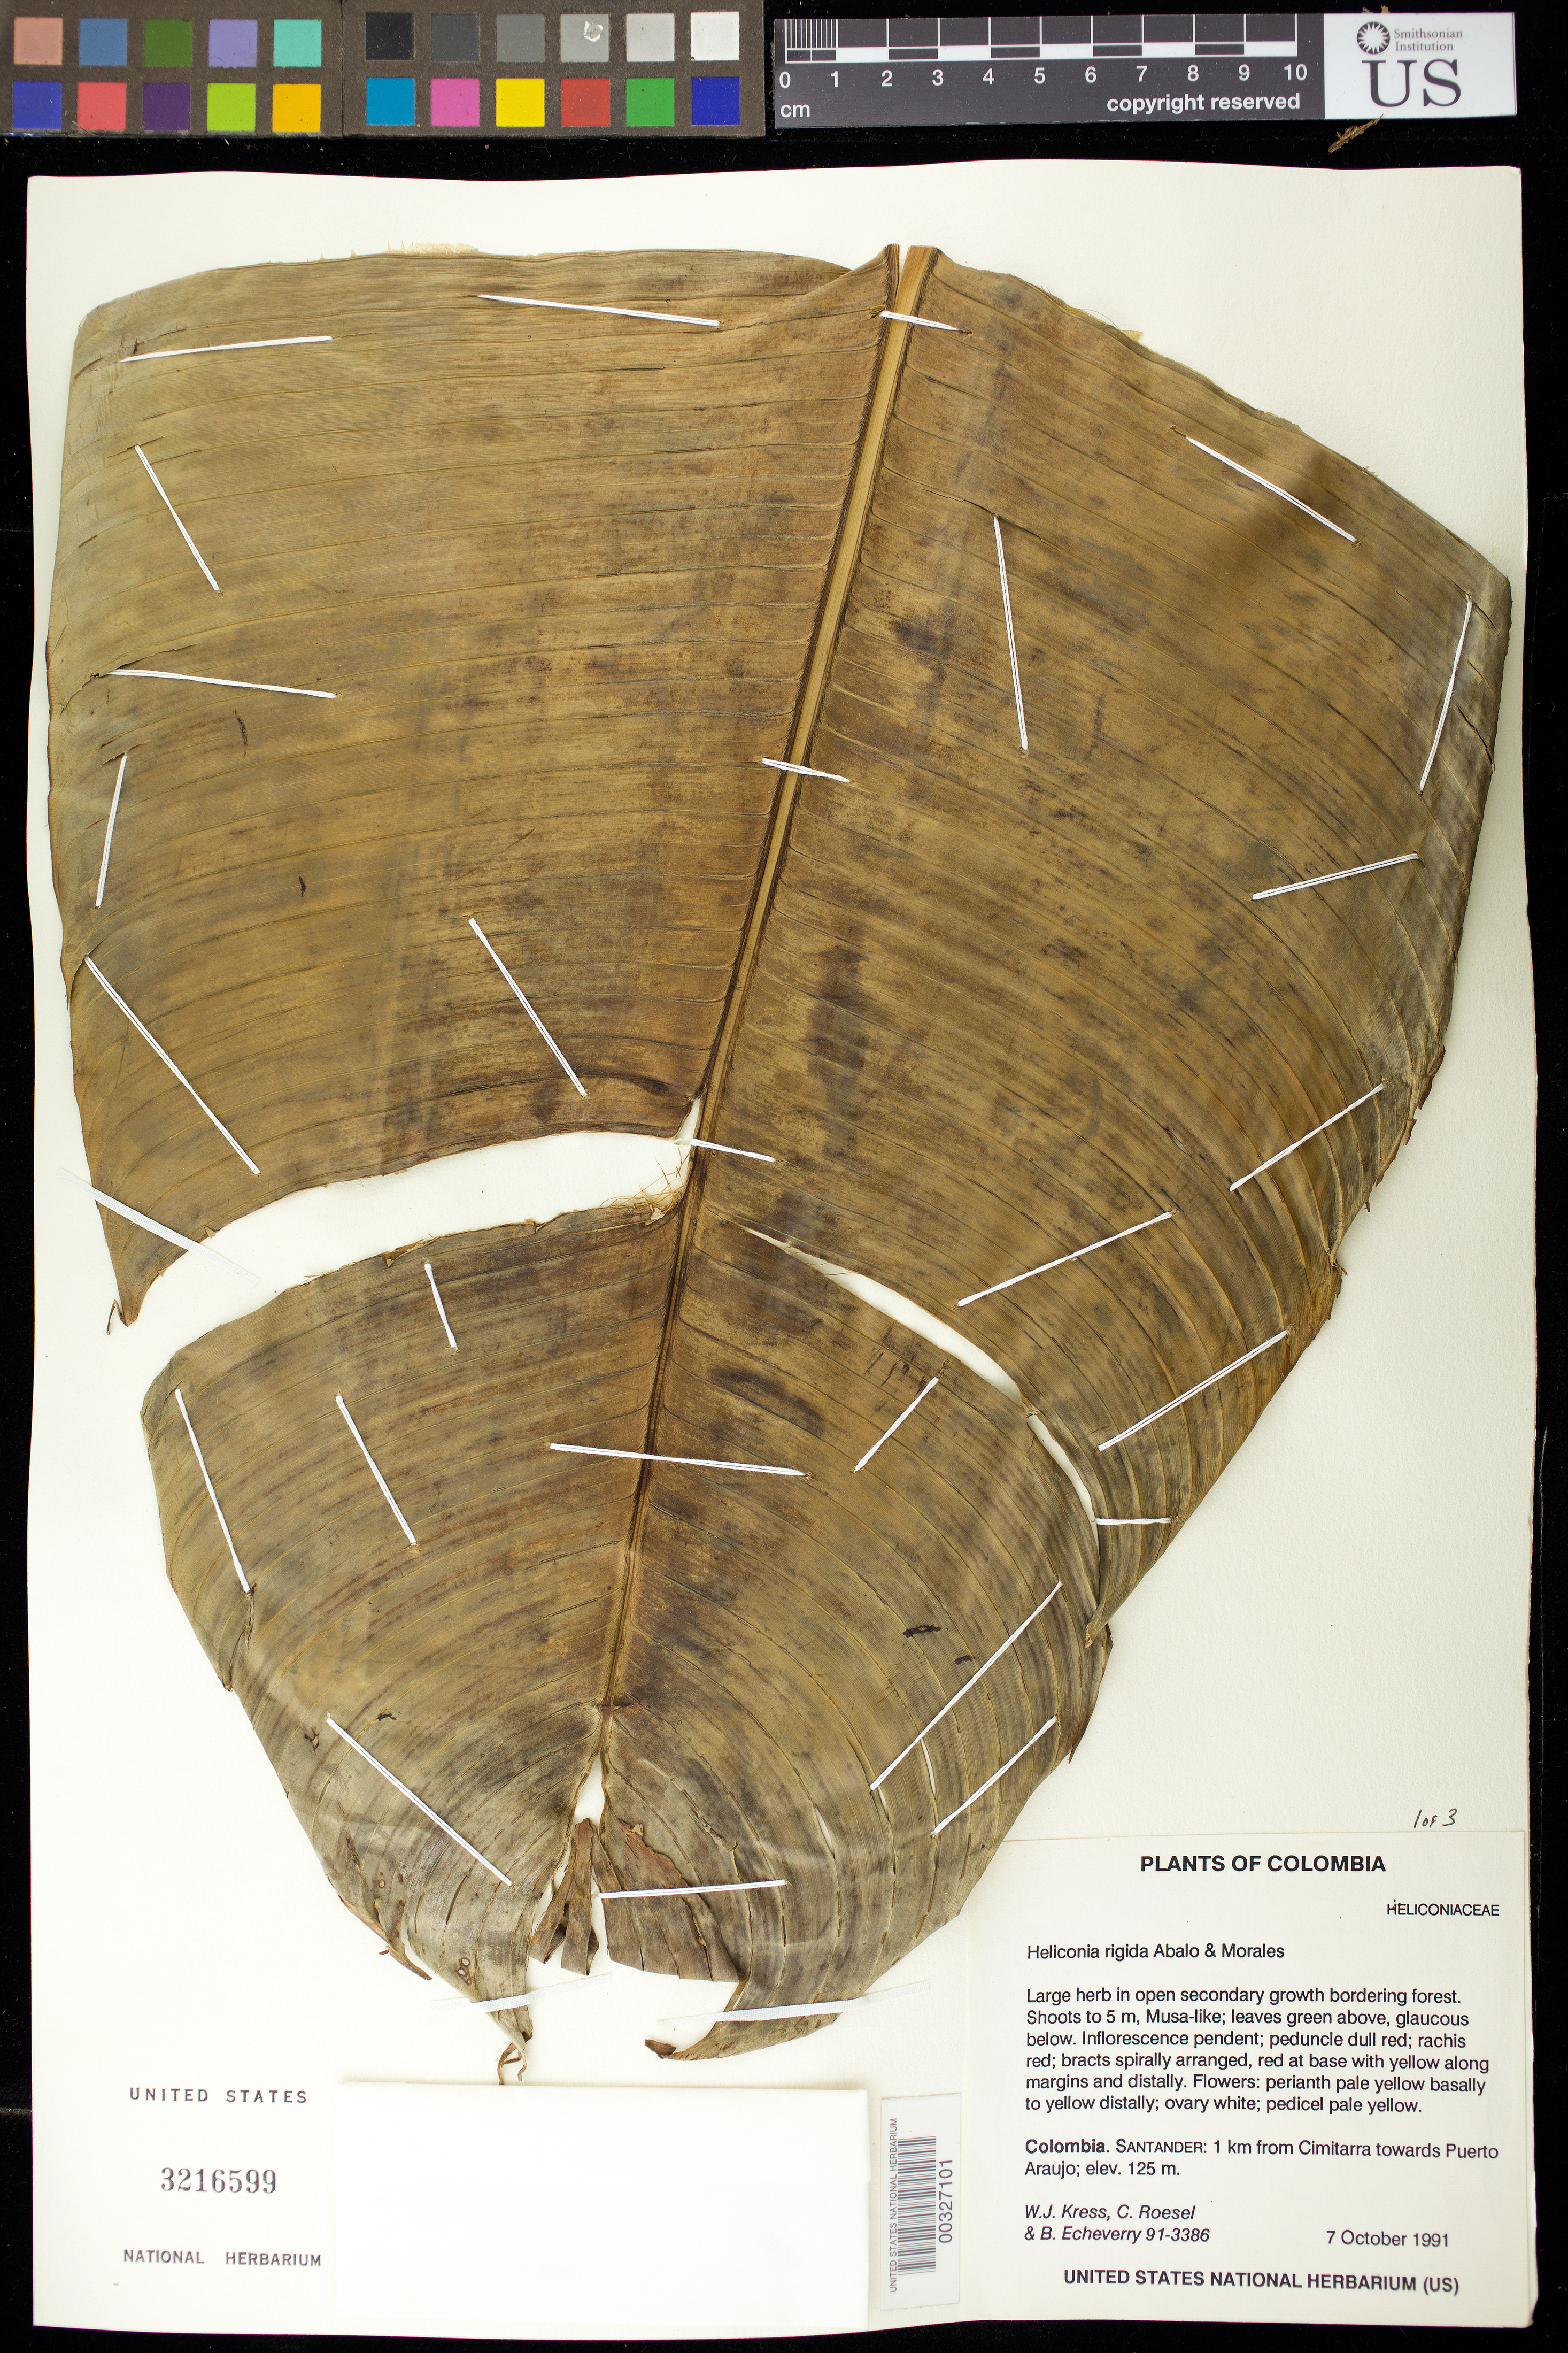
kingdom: Plantae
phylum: Tracheophyta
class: Liliopsida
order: Zingiberales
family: Heliconiaceae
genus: Heliconia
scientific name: Heliconia rigida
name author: Abalo & G. Morales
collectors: W. J. Kress, C. S. Roesel & B. Echeverry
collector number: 91-3386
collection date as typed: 07 Oct 1991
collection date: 1991-10-07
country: Colombia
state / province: Santander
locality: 1 km from Cimitarra towards Puerto Araujo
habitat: In open secondary growth bordering forest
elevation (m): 125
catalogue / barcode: US 3216599